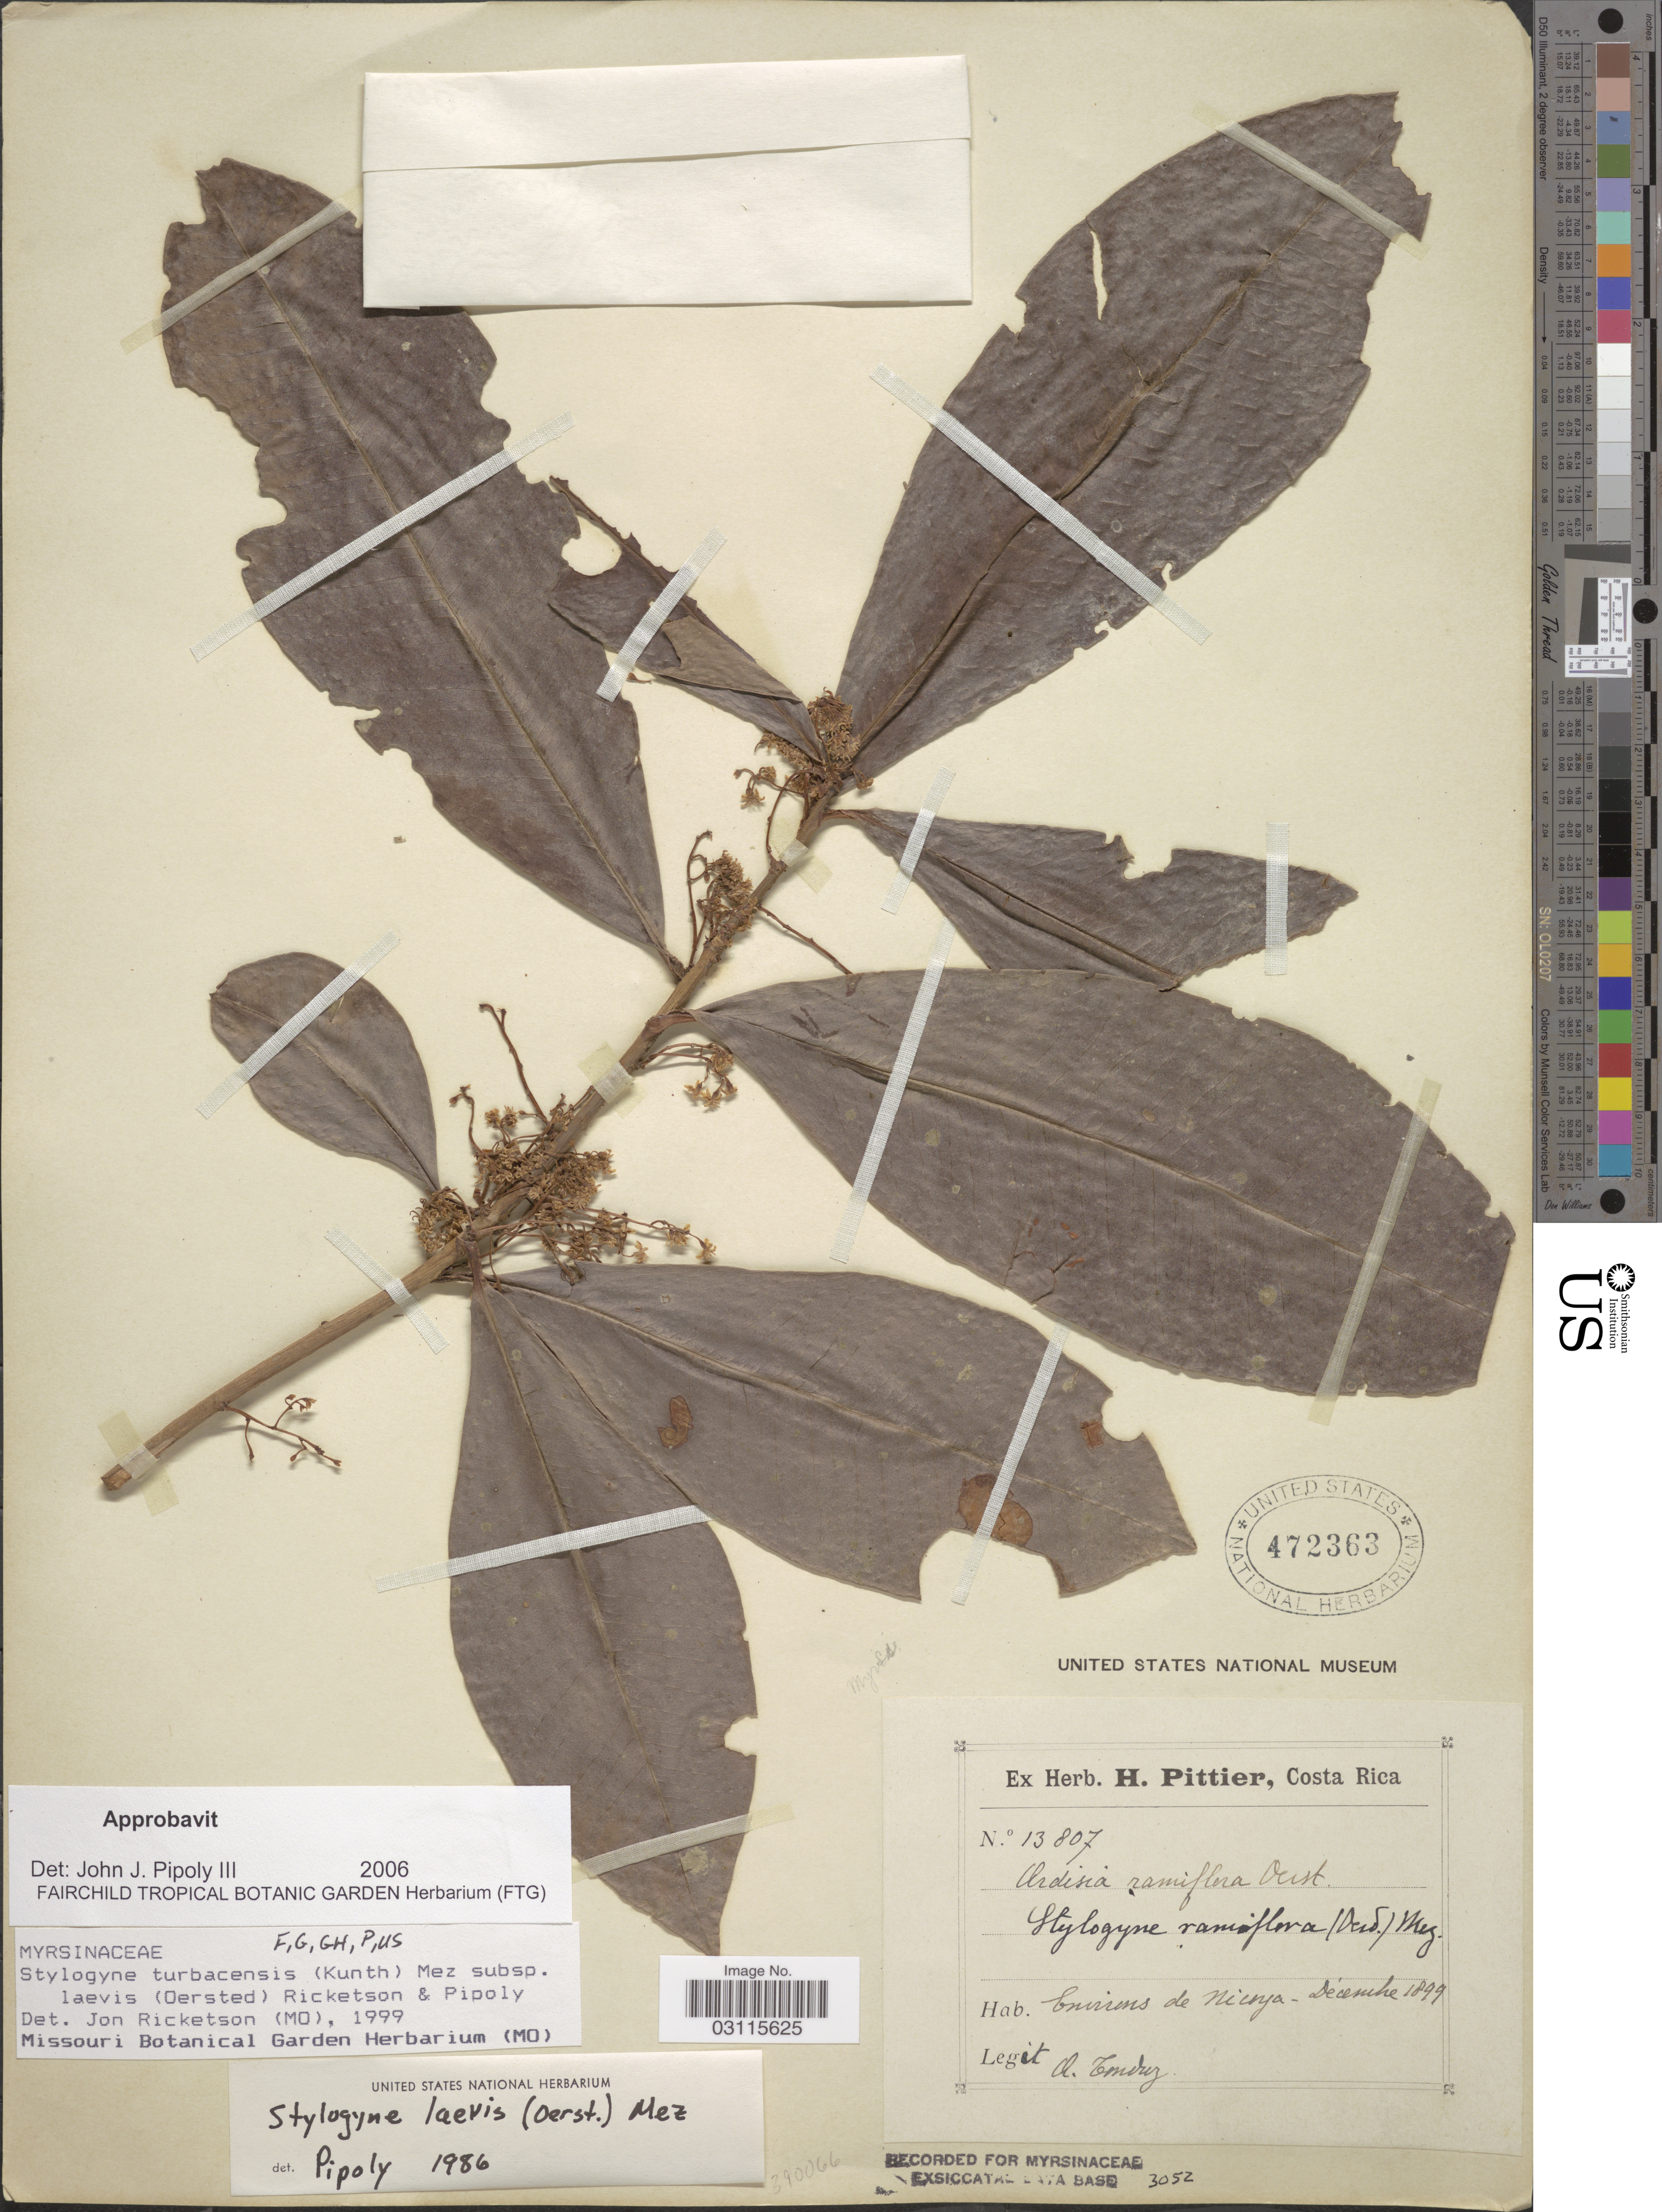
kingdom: Plantae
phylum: Tracheophyta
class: Magnoliopsida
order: Ericales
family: Primulaceae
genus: Stylogyne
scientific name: Stylogyne turbacensis subsp. laevis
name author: (Oerst.) Ricketson & Pipoly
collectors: A. Tonduz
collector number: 13807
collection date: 1899-12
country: Costa Rica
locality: Environs de Nicoya.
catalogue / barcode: US 472363